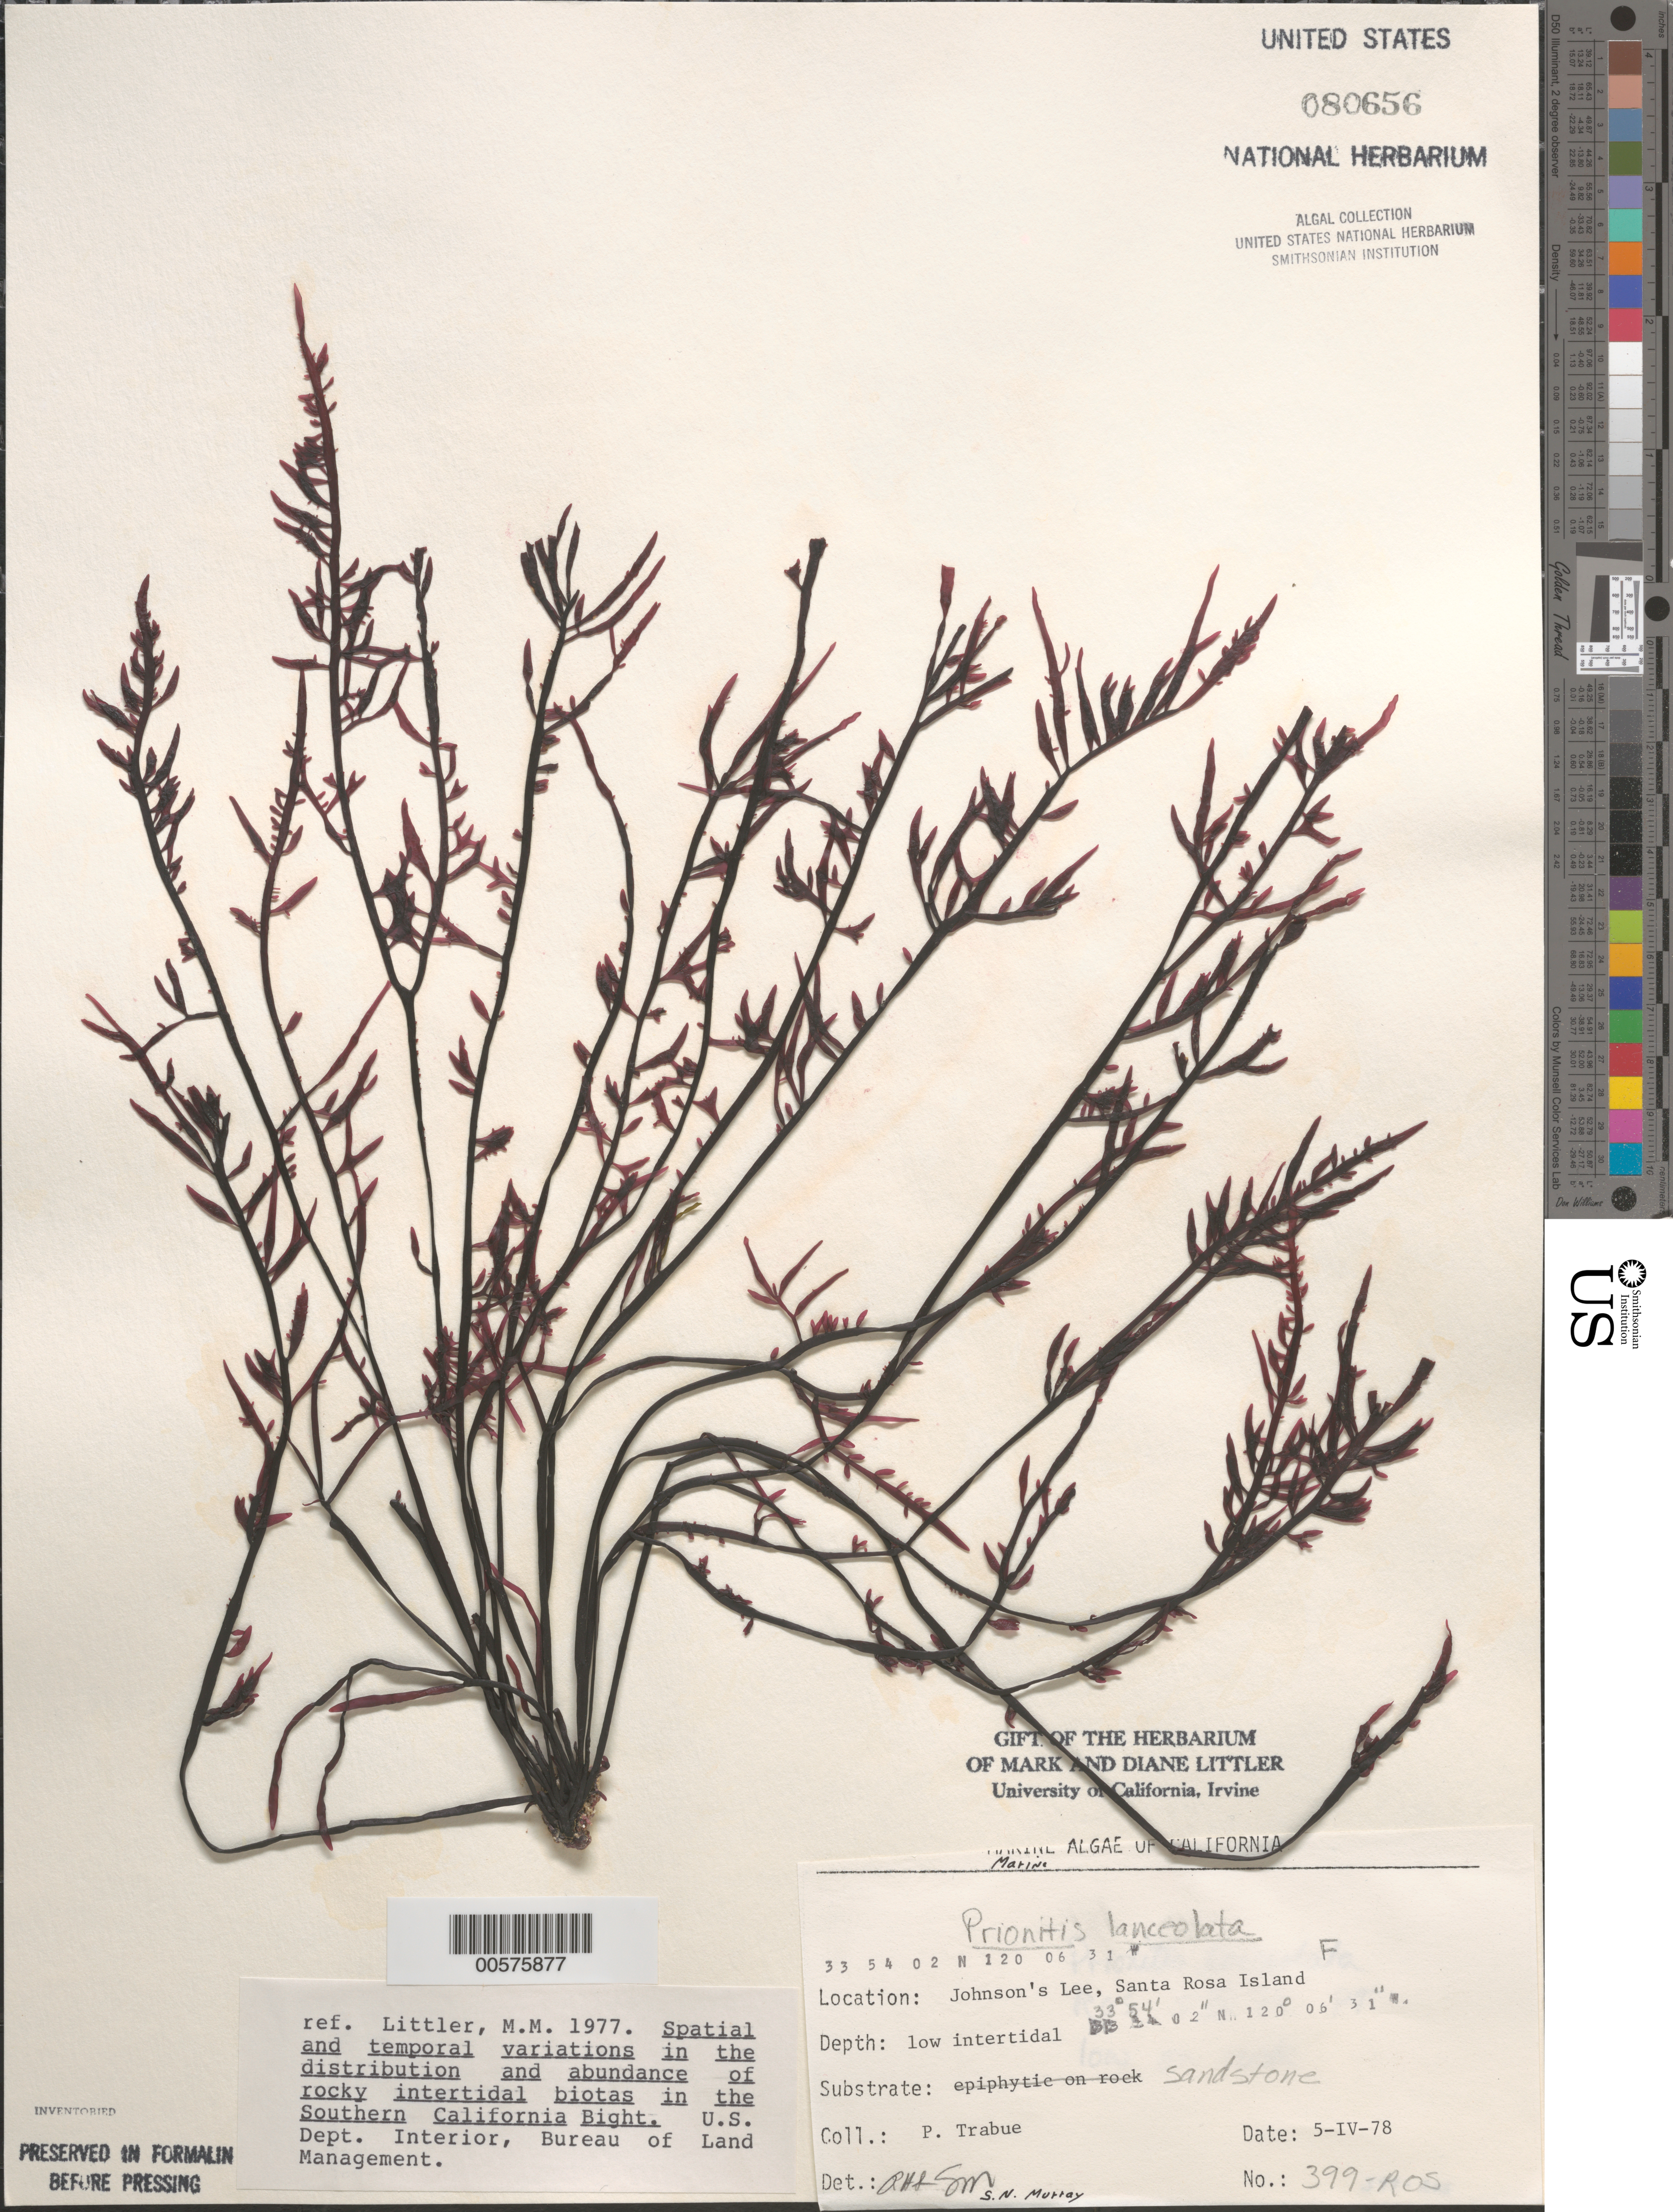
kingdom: Plantae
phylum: Rhodophyta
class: Florideophyceae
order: Cryptonemiales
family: Cryptonemiaceae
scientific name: Prionitis lanceolata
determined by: Sims, Robert H.; Murray, S. N.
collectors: P. J. Trabue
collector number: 399-ros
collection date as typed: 05 Apr 1978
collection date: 1978-04-05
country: United States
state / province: California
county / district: Santa Barbara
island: Santa Rosa Island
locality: Johnson's Lee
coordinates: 33 54 02 N, 120 06 31 W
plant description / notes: BLM-SOCALBIGHT Rocky Intertidal Survey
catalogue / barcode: US 80656